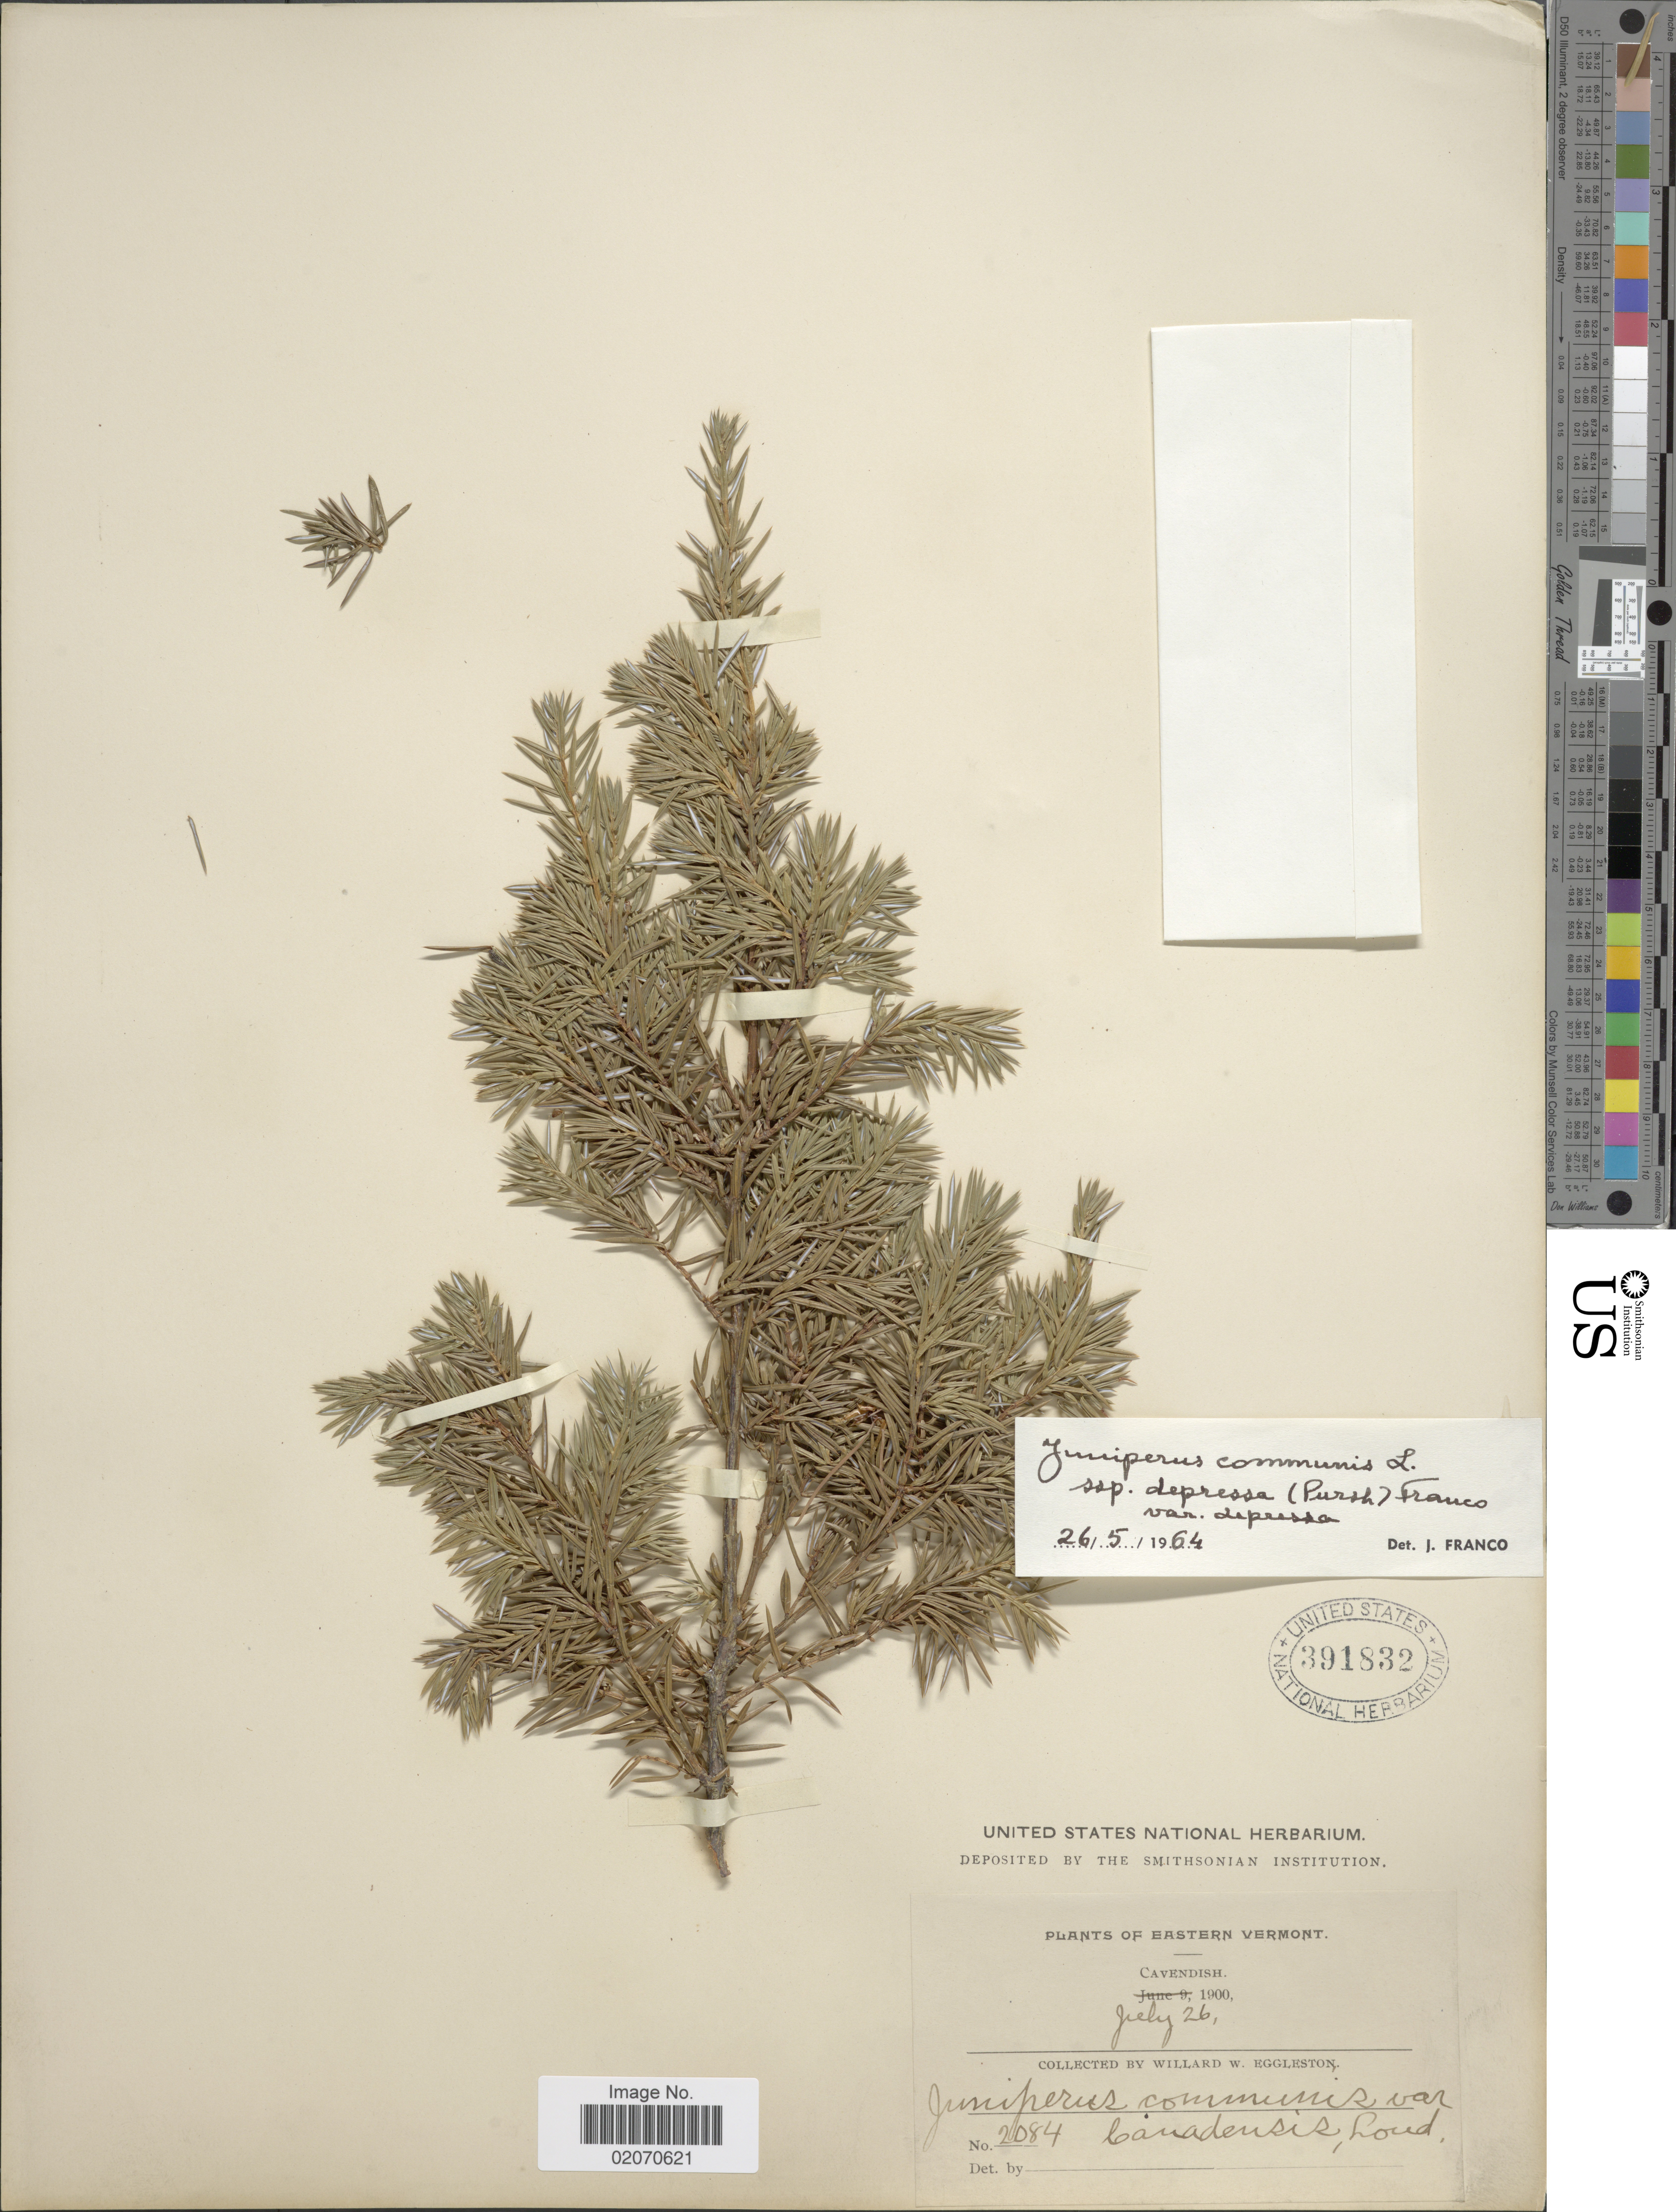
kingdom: Plantae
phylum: Tracheophyta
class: Pinopsida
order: Pinales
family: Cupressaceae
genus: Juniperus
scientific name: Juniperus communis var. depressa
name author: Pursh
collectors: W. W. Eggleston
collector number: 2084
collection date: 1900-07-26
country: United States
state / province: Vermont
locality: Eastern Vermont. Cavendish.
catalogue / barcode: US 391832